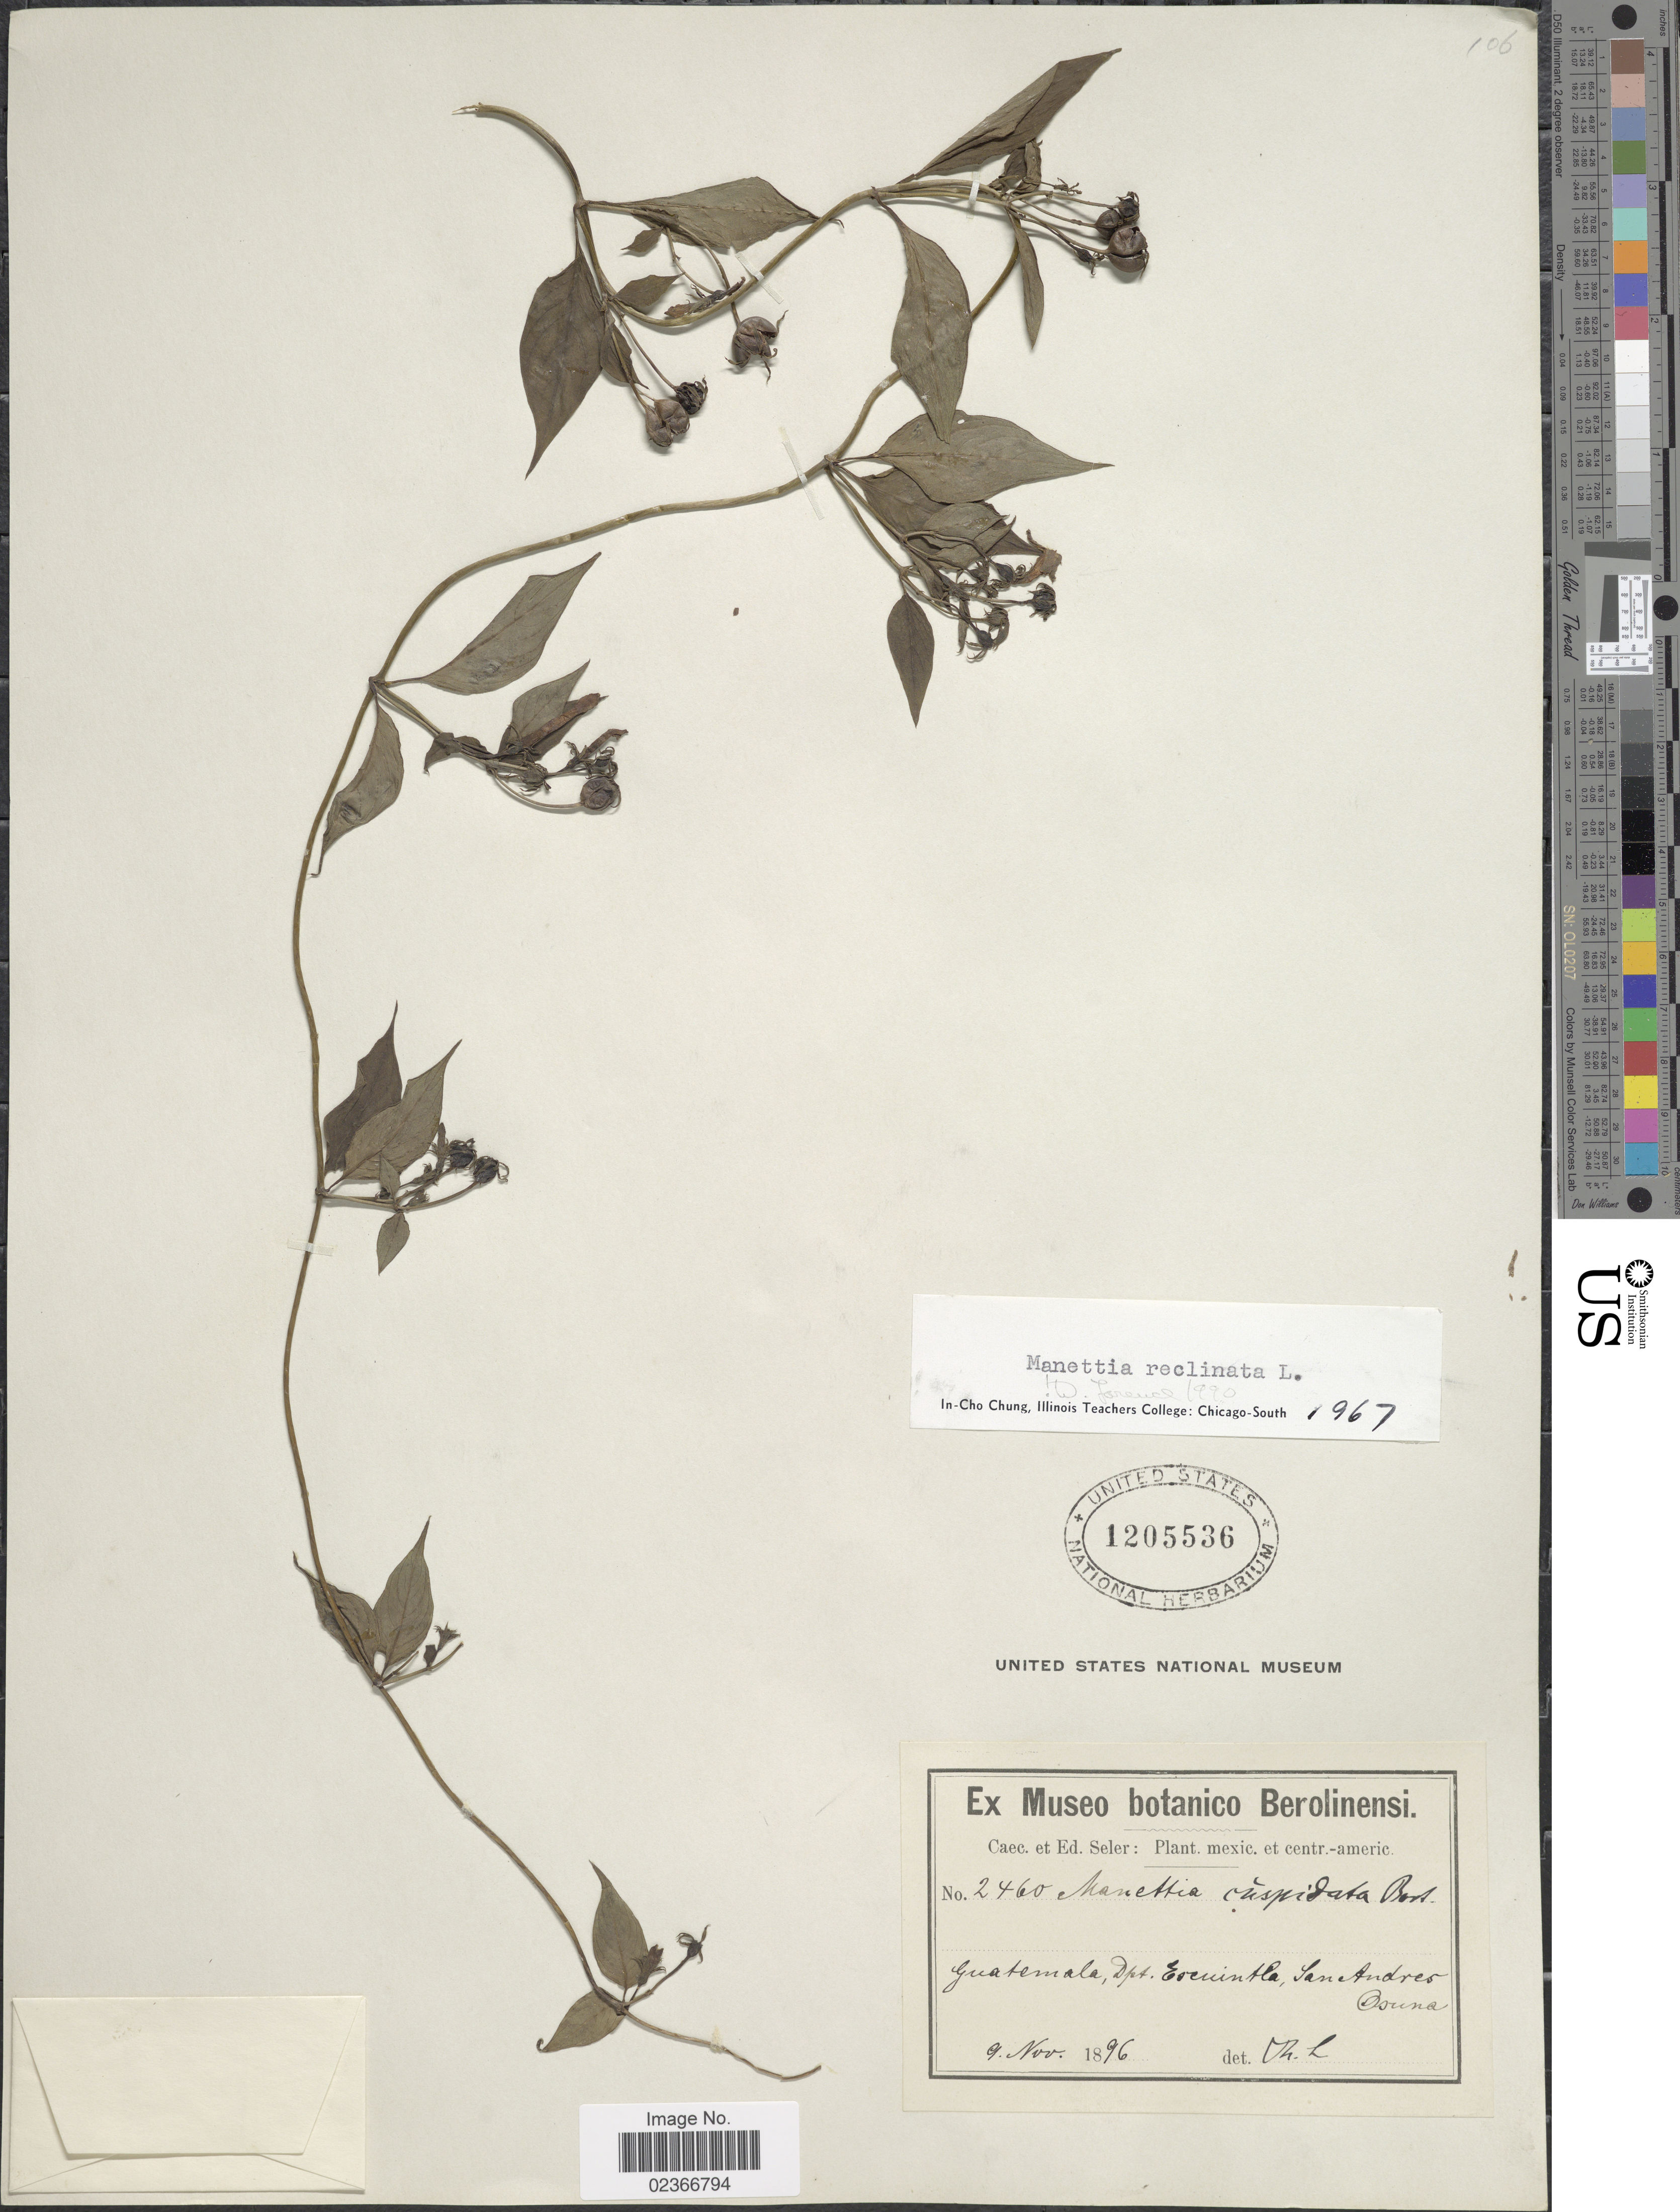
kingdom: Plantae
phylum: Tracheophyta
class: Magnoliopsida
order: Gentianales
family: Rubiaceae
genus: Manettia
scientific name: Manettia reclinata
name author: L.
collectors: ex Caec. et Ed Seler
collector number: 2460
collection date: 1896-11-09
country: Guatemala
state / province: Escuintla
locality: Dpt. Escuintla, San Andres. Osuna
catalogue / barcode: US 1205536